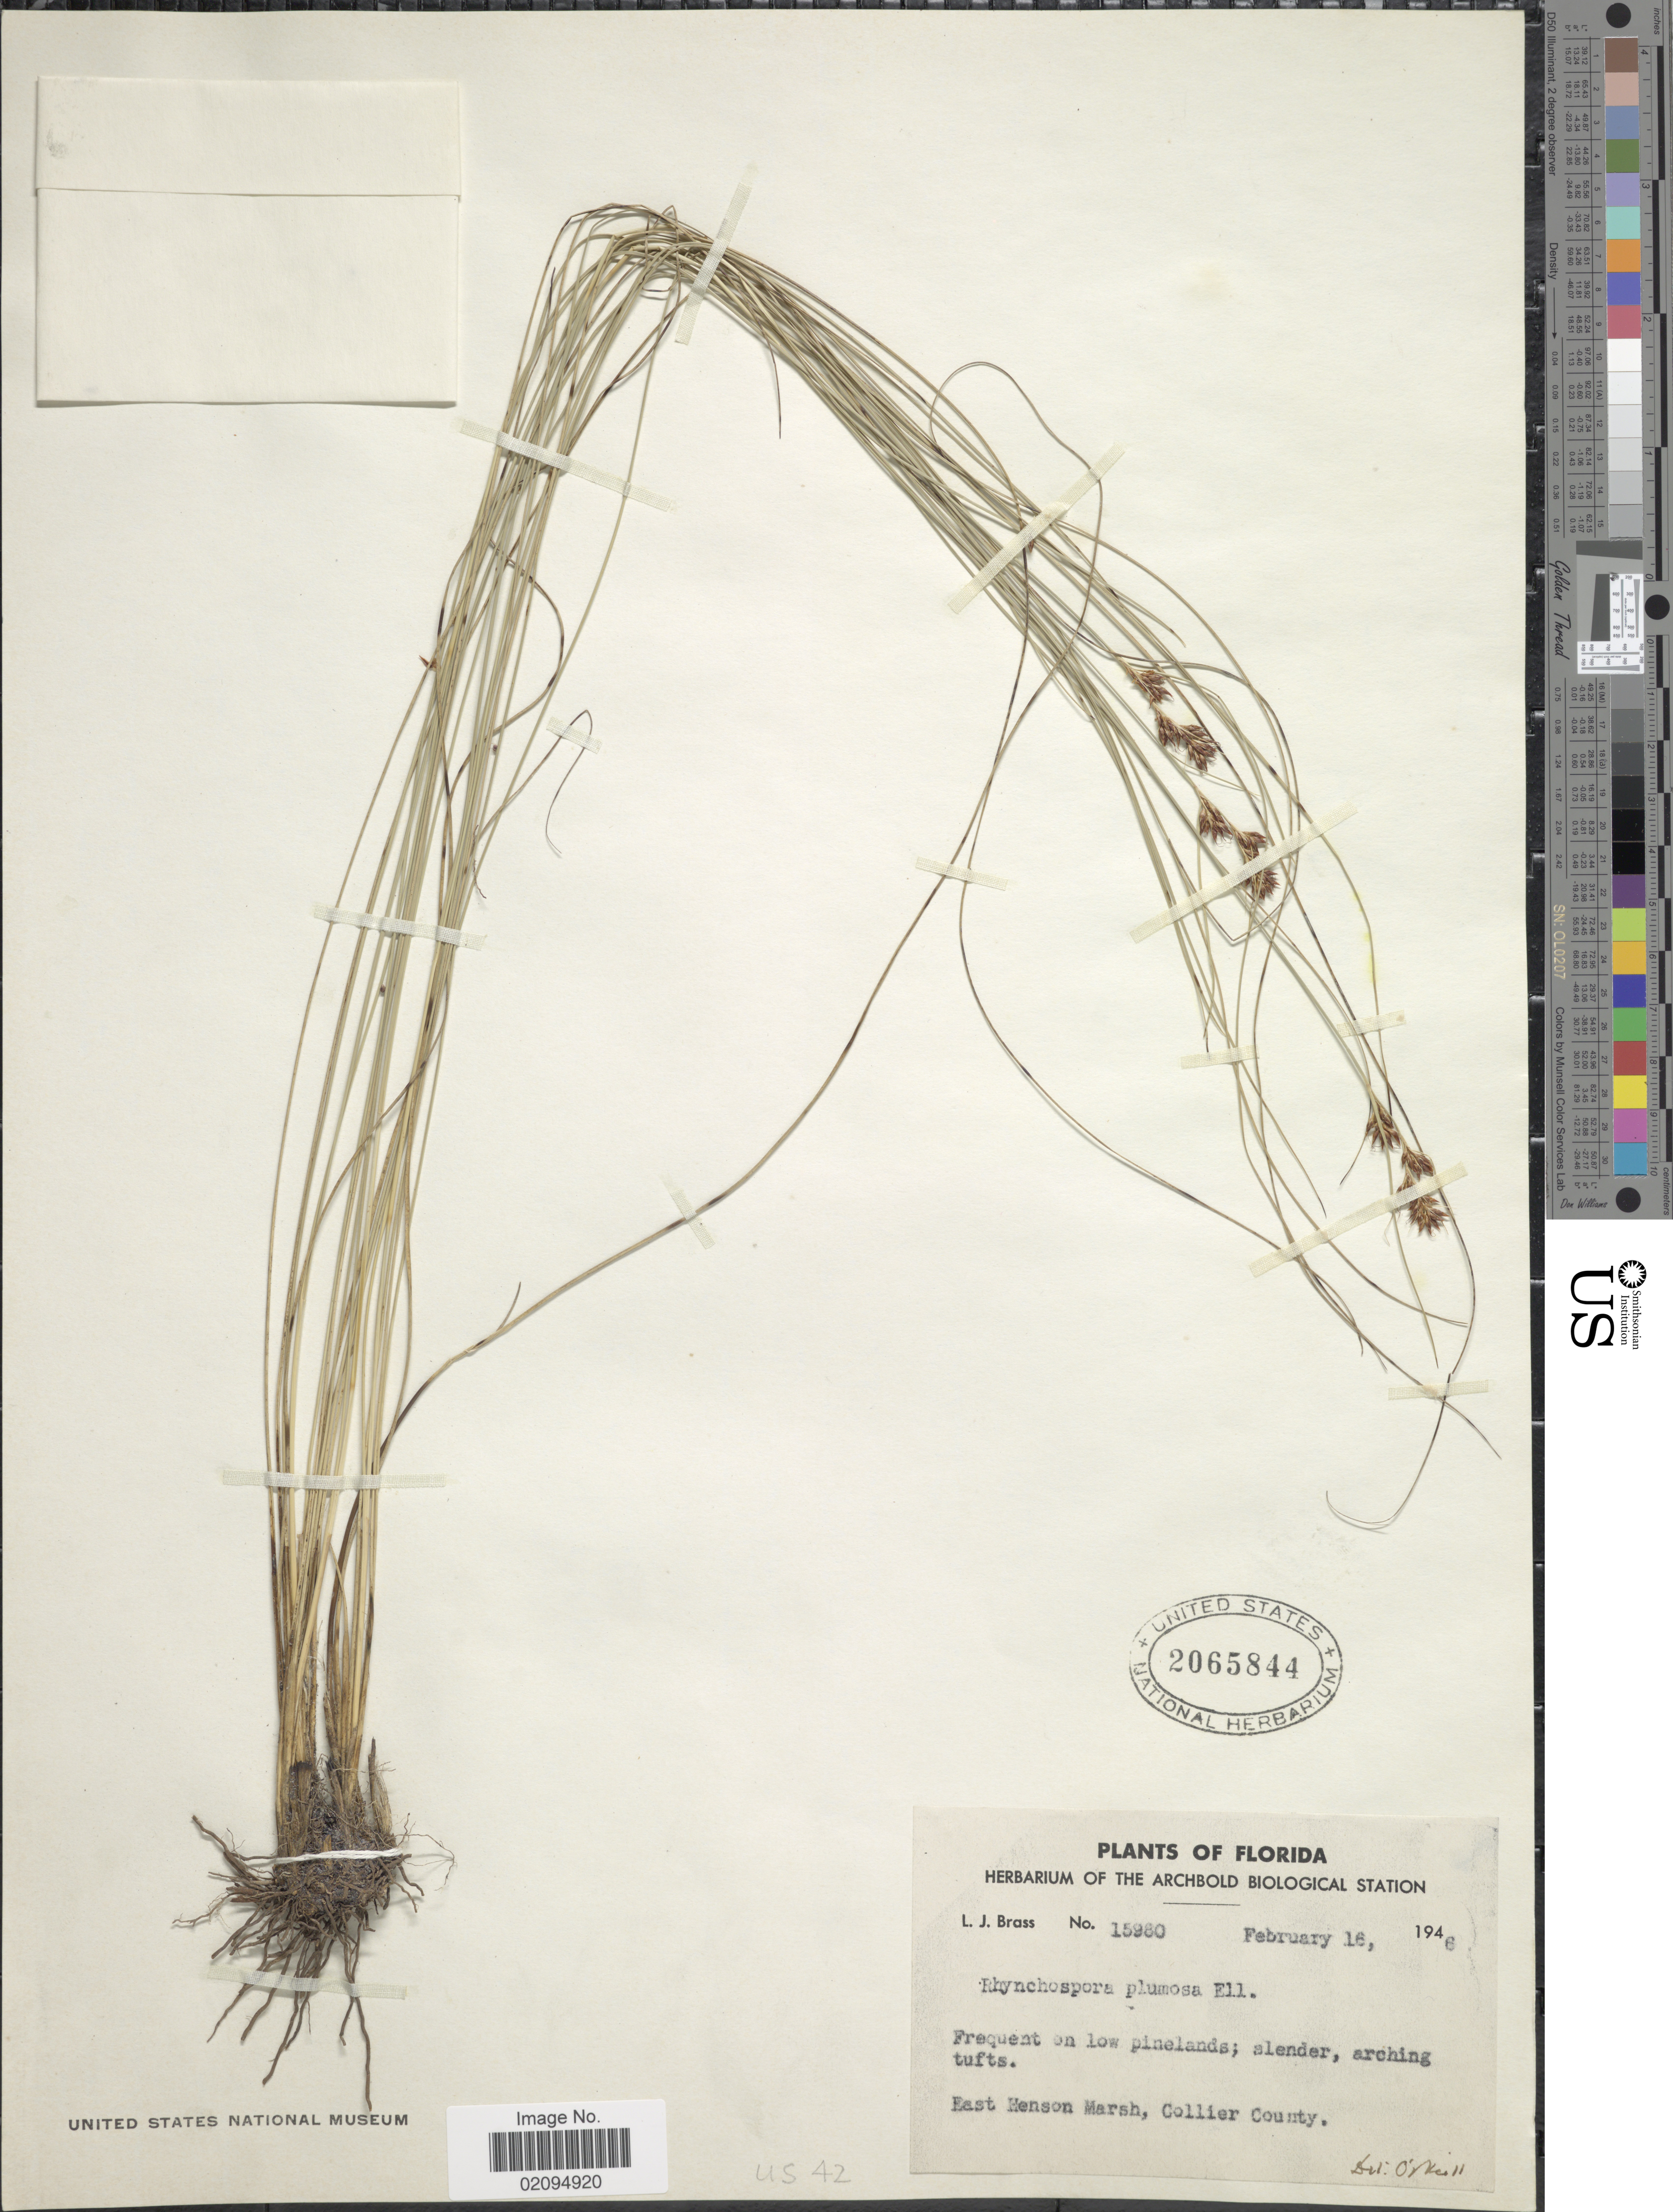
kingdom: Plantae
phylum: Tracheophyta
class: Liliopsida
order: Poales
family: Cyperaceae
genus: Rhynchospora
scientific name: Rhynchospora plumosa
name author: Elliott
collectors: L. J. Brass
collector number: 15980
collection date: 1946-02-16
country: United States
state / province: Florida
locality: East Henson Marsh, Collier County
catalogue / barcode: US 2065844